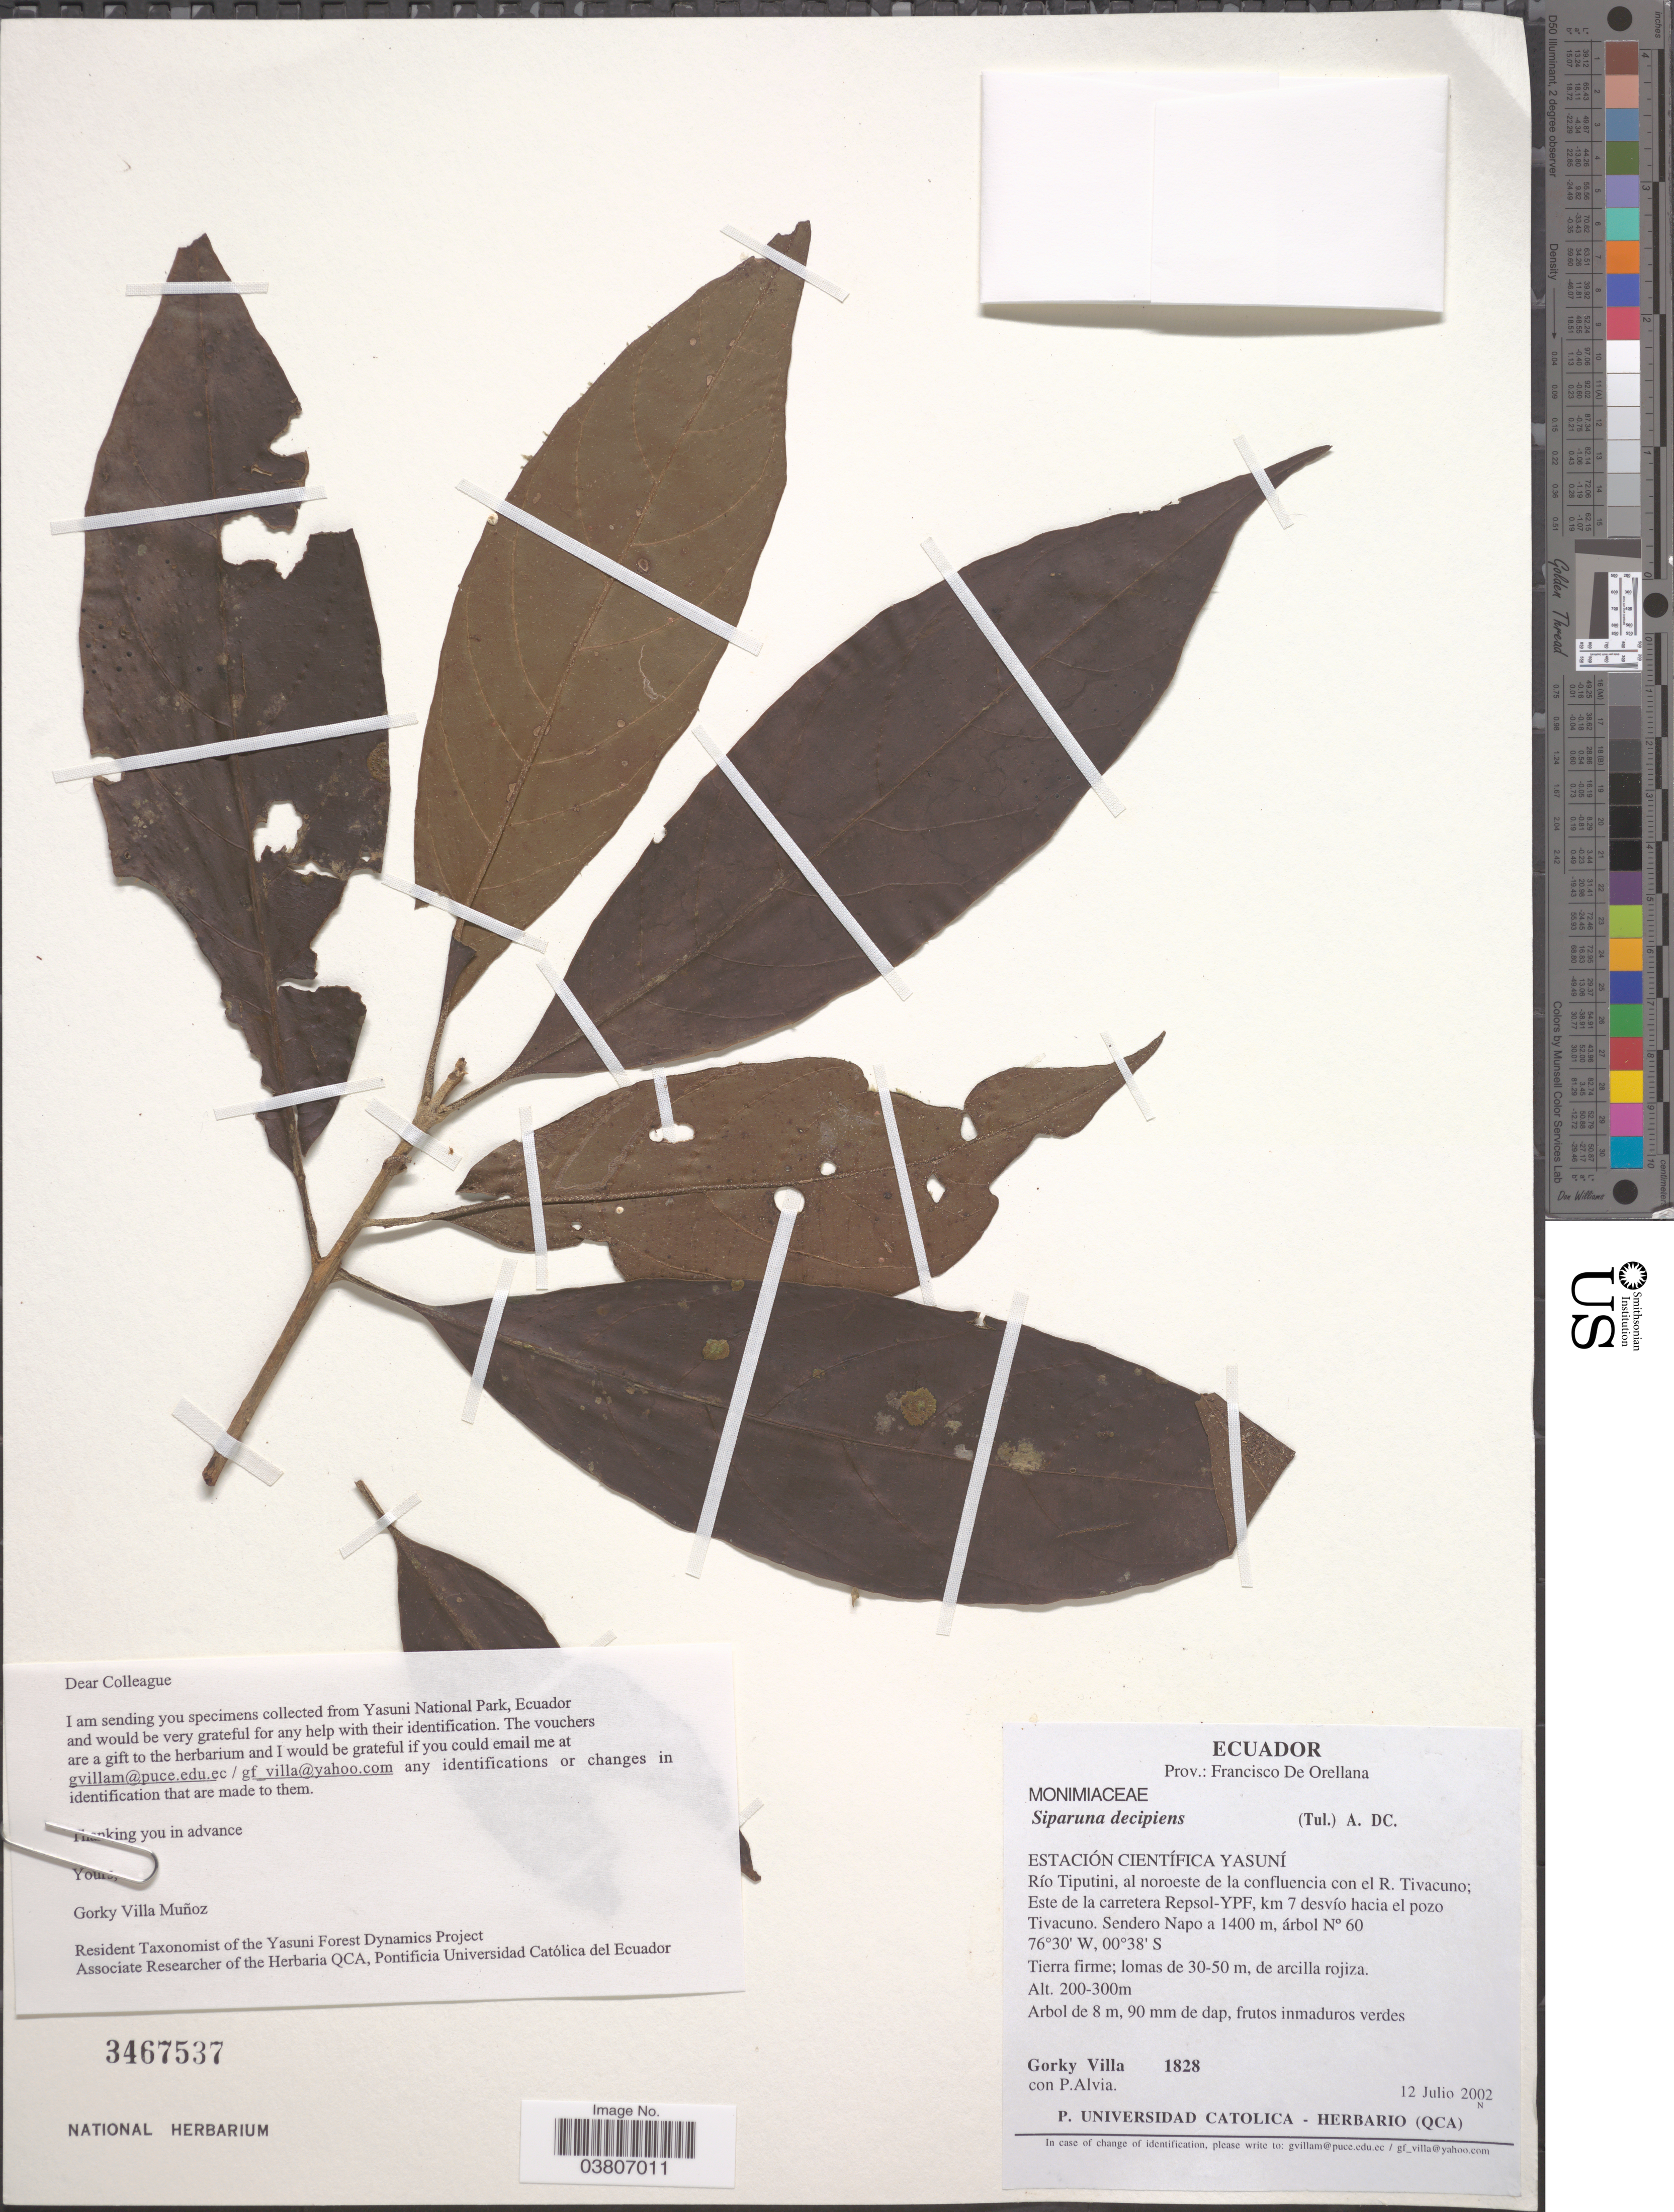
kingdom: Plantae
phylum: Tracheophyta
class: Magnoliopsida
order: Laurales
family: Siparunaceae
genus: Siparuna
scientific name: Siparuna decipiens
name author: (Tul.) A. DC.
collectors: G. Villa & P. Alvia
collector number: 1828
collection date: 2002-07-12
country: Ecuador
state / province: Orellana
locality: Prov.: Francisco De Orellana. Estación Científica Yasuní. Río Tiputini, al noroeste de la confluencia con el R. Tivacuno; Este de la carretera Repsol-YPF, km 7 desvío hacia el pozo Tivacuno. Sendero Napo.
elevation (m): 1400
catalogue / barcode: US 3467537